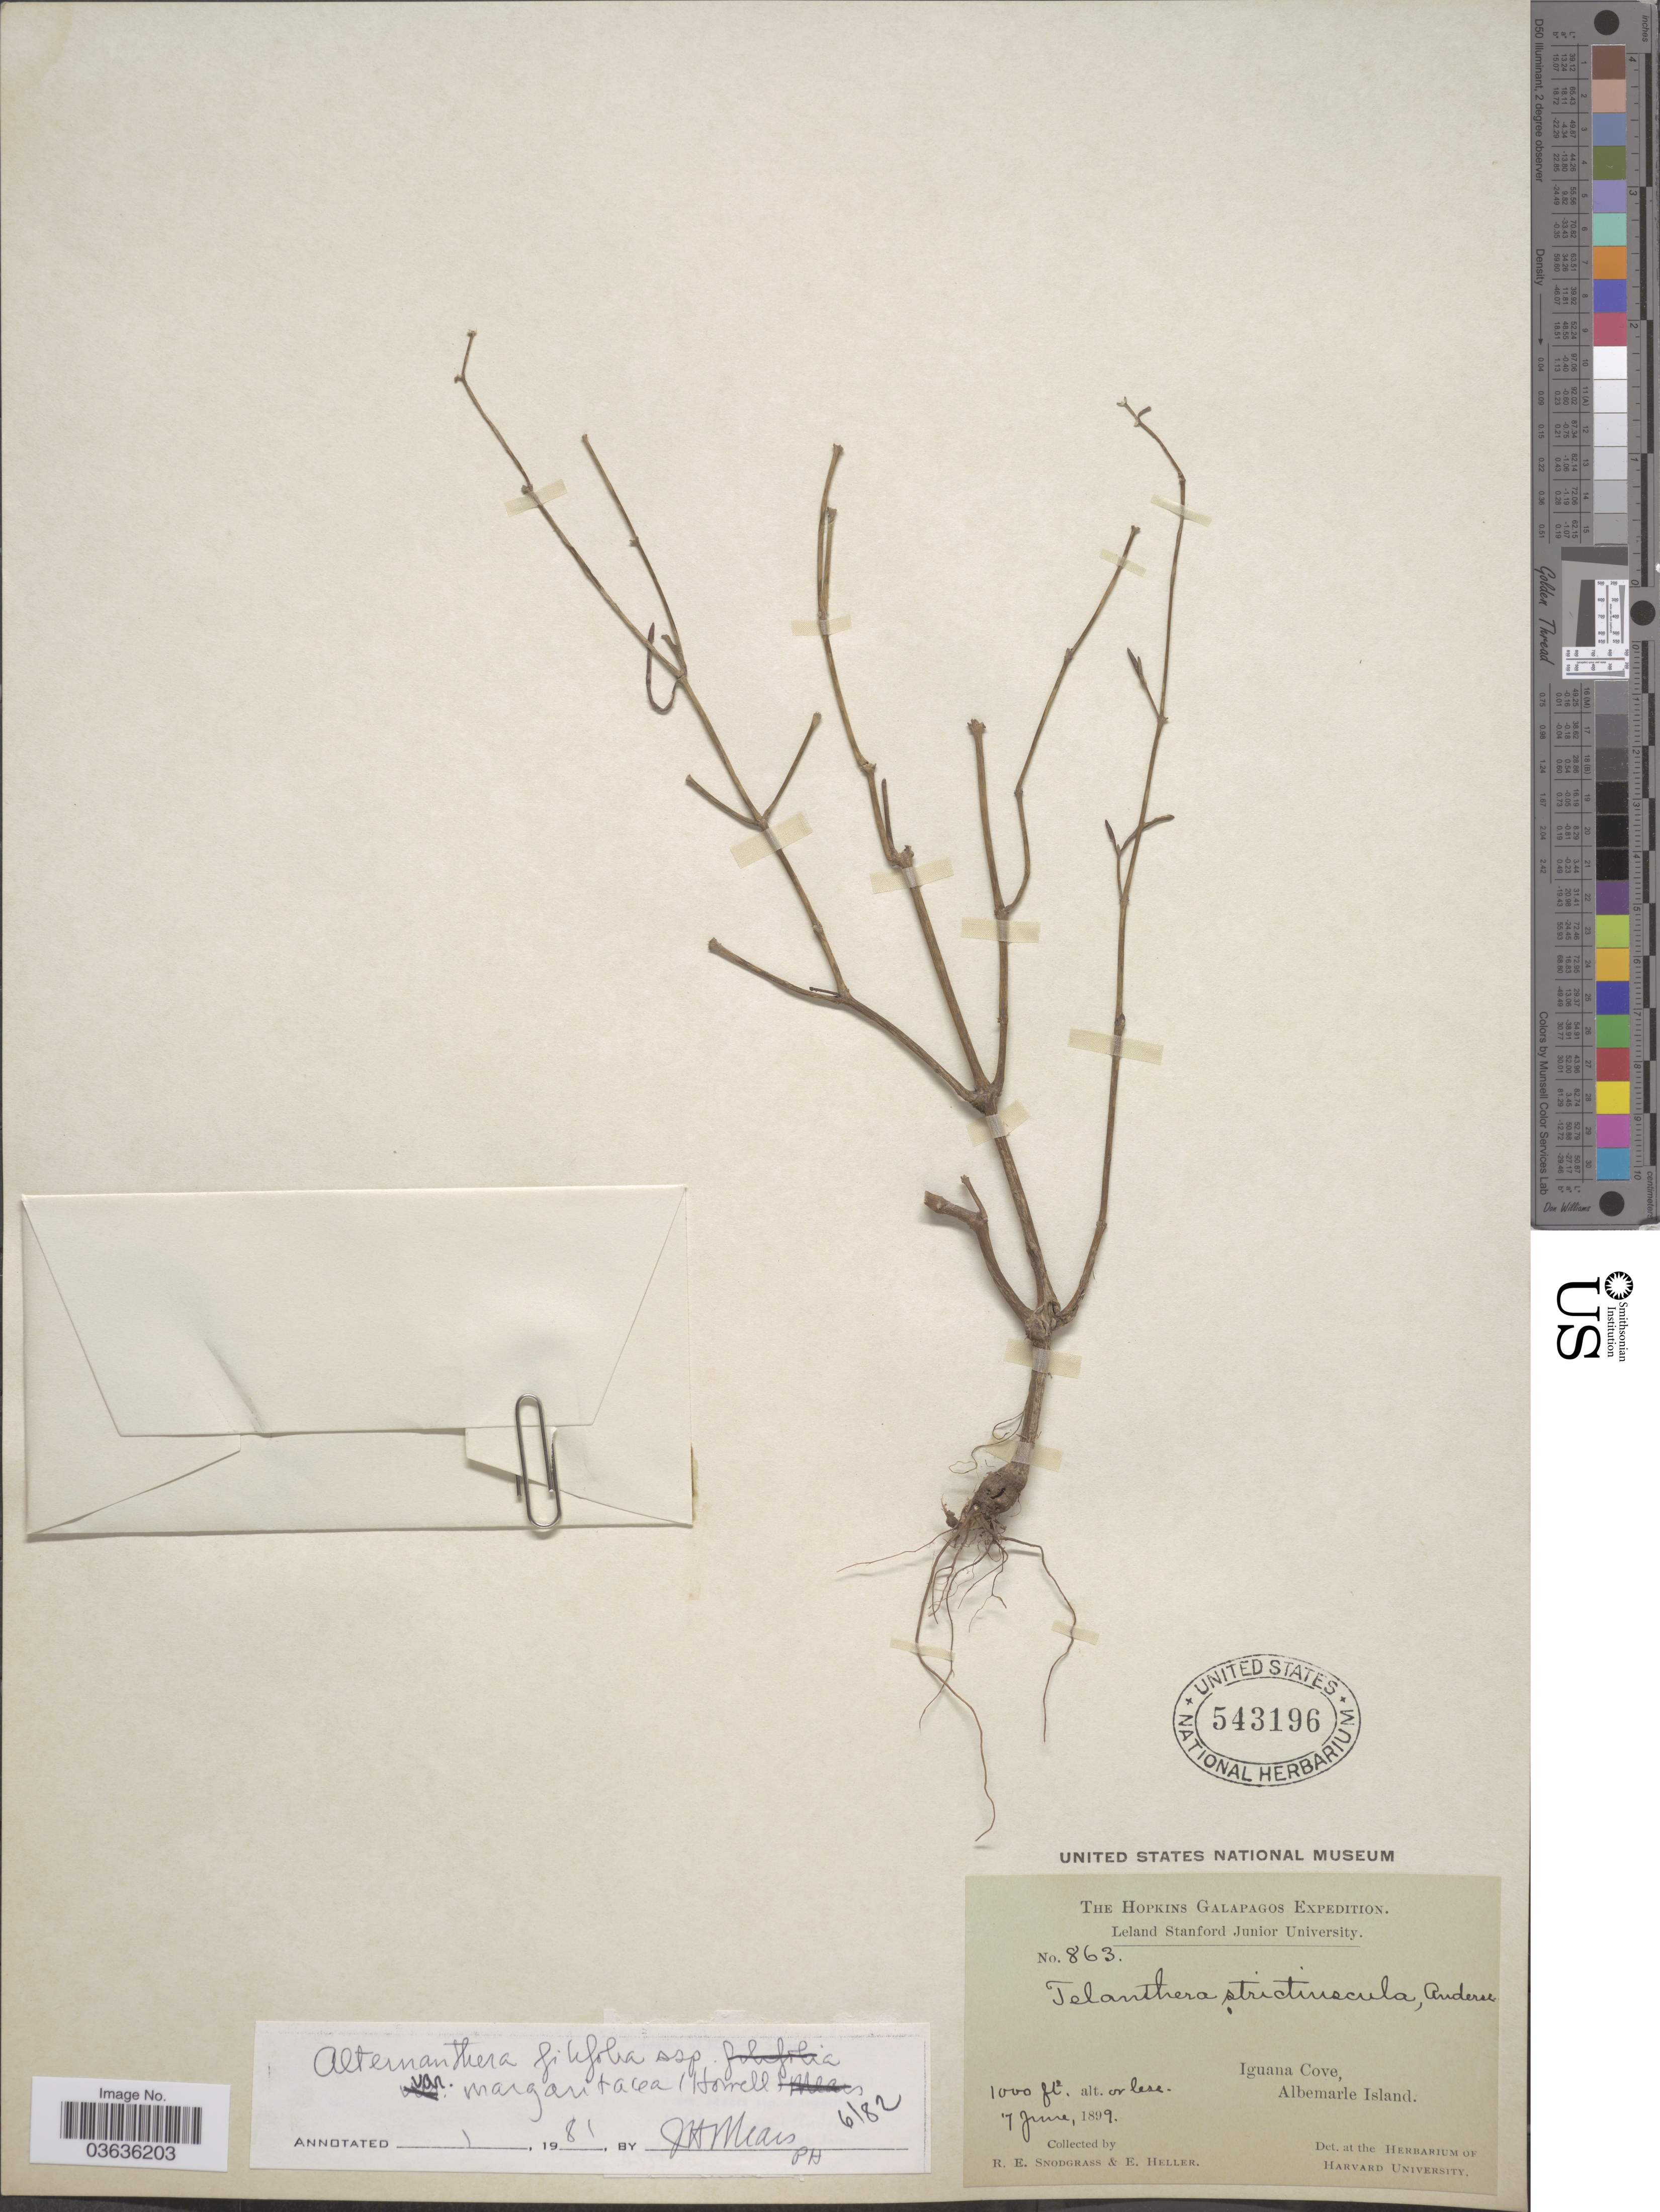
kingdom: Plantae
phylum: Tracheophyta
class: Magnoliopsida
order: Caryophyllales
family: Amaranthaceae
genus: Alternanthera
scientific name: Alternanthera filifolia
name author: (Hook. f.) J.T. Howell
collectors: R. E. Snodgrass & E. Heller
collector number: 863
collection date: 1899-06-07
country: Ecuador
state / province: Colón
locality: Galapagos. Iguana Cove, Albemarle Island.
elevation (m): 305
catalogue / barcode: US 543196